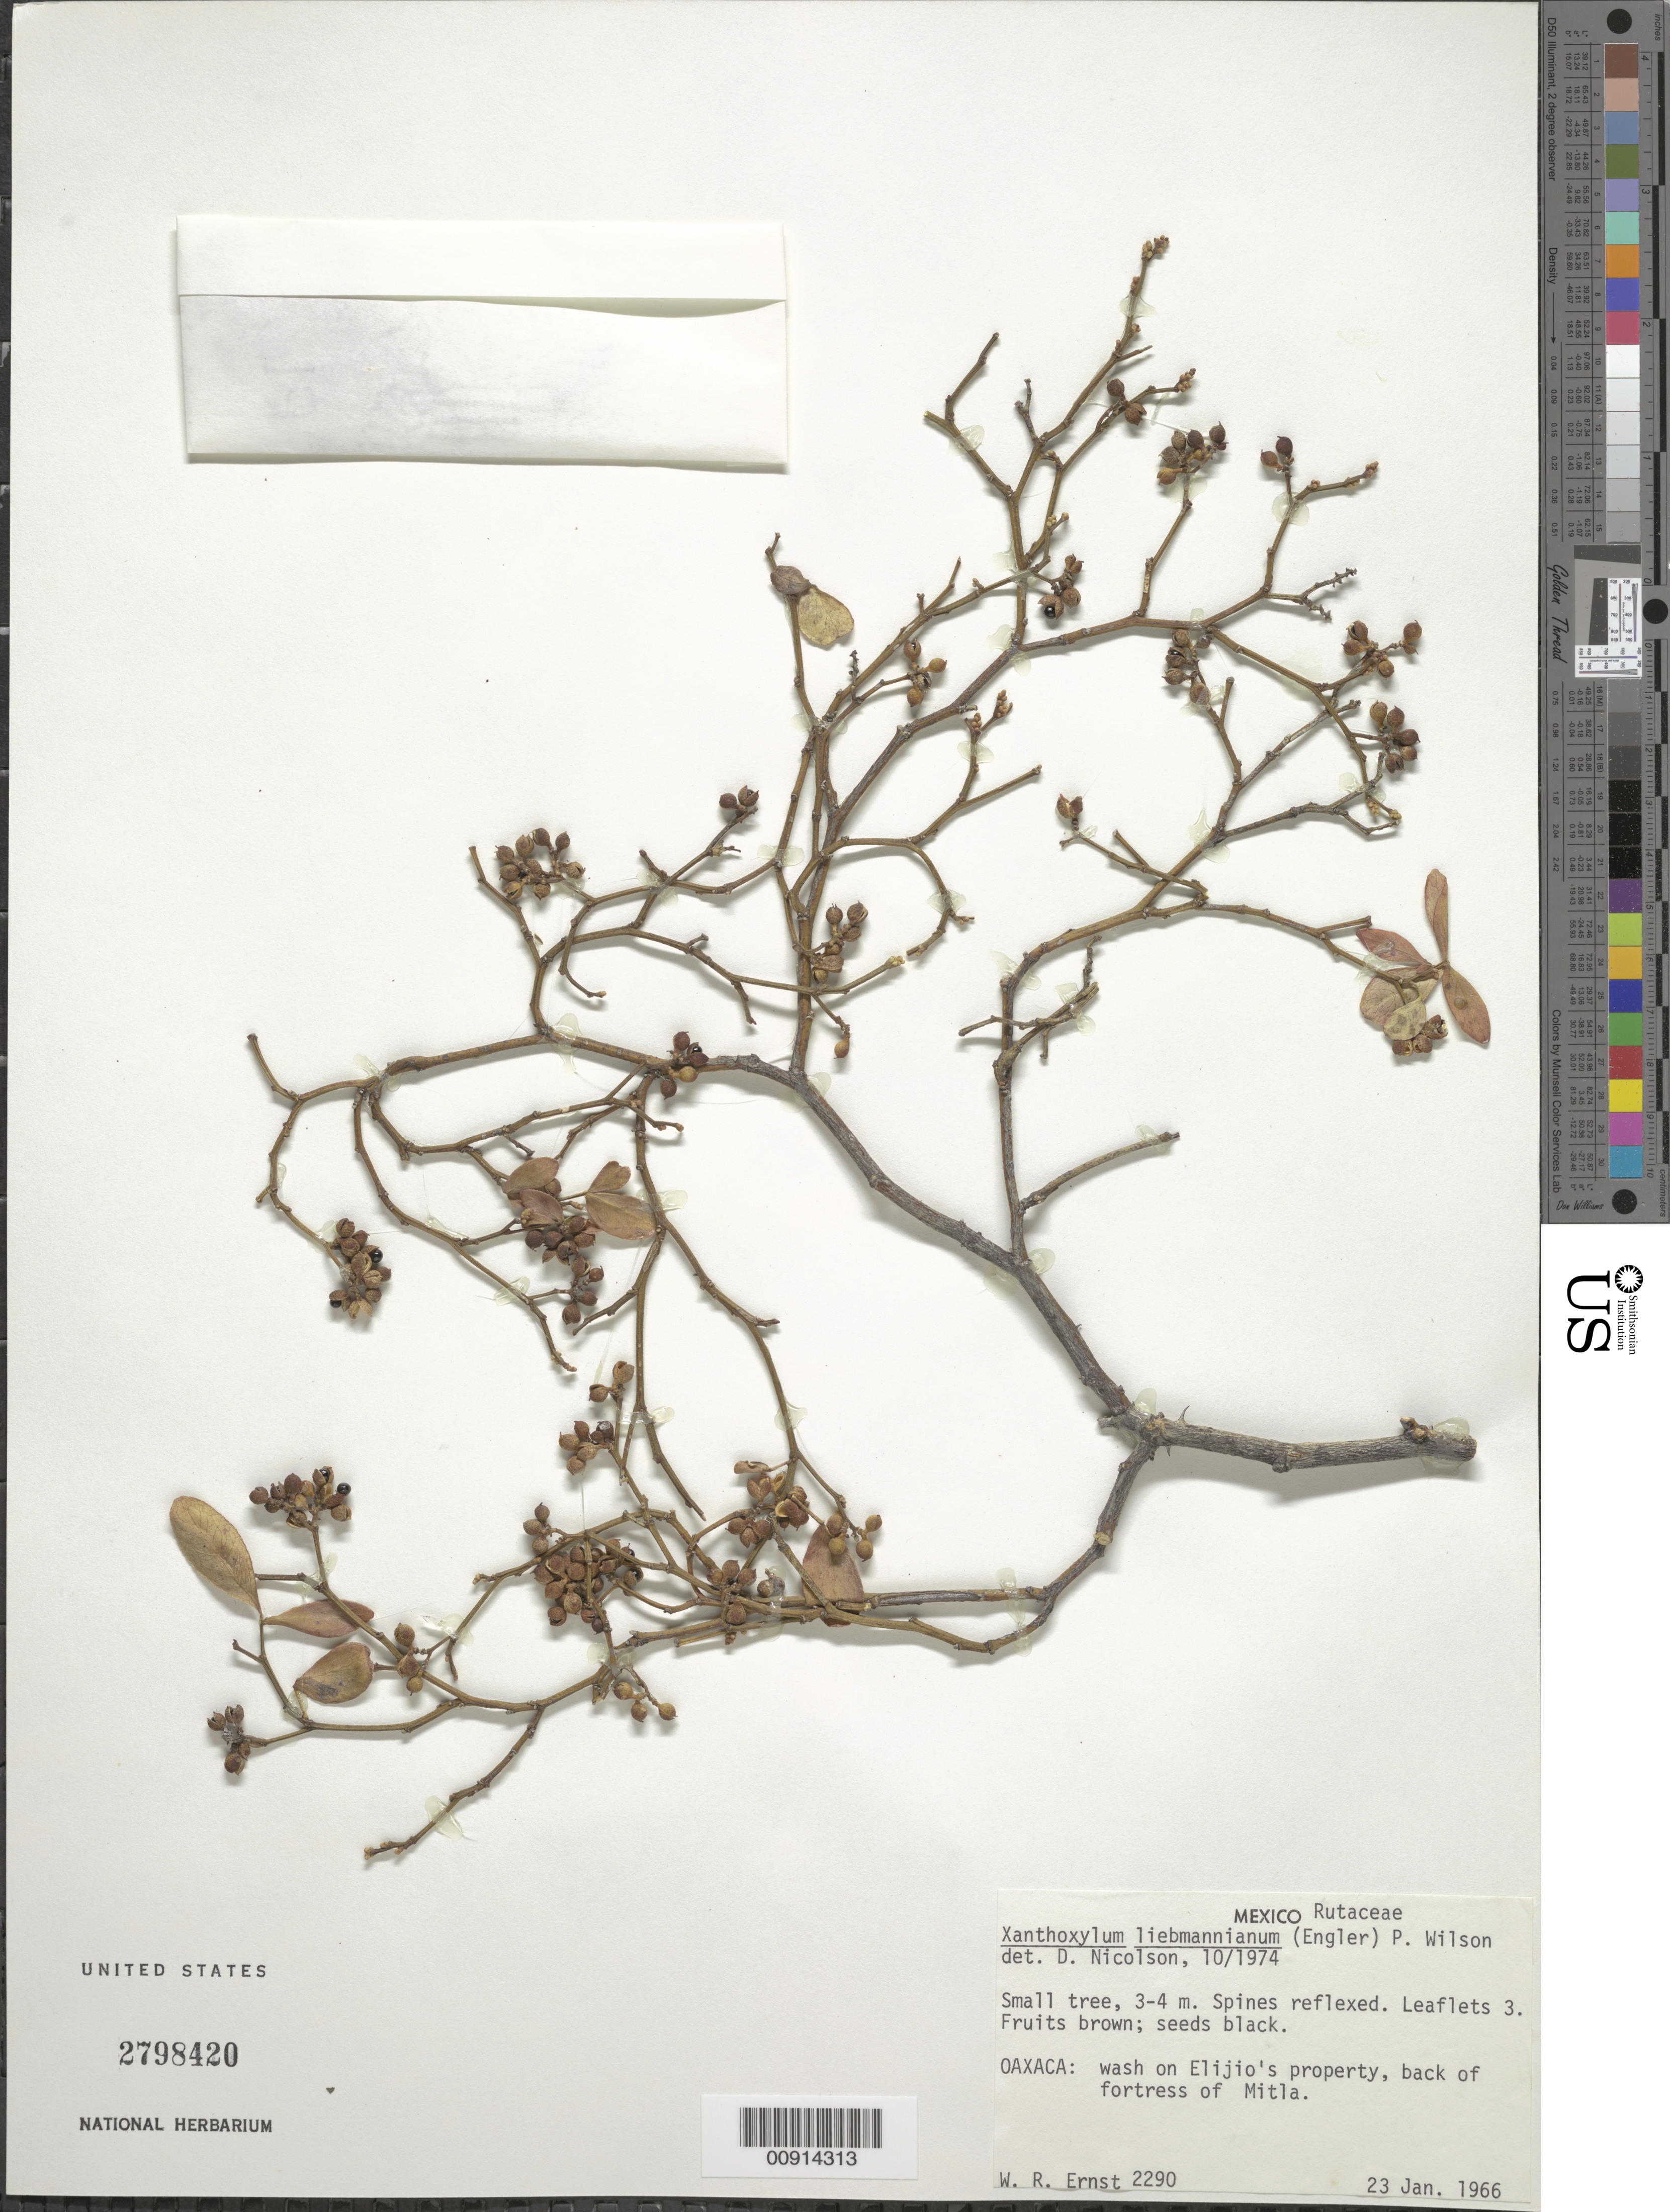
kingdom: Plantae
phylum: Tracheophyta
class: Magnoliopsida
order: Sapindales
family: Rutaceae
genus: Zanthoxylum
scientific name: Zanthoxylum liebmannianum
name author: (Engl.) P. Wilson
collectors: W. R. Ernst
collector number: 2290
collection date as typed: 23 Jan 1966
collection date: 1966-01-23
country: Mexico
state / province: Oaxaca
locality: Oaxaca: wash on Elijio's property, back of fortress of Mitla.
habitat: Wash.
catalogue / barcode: US 2798420